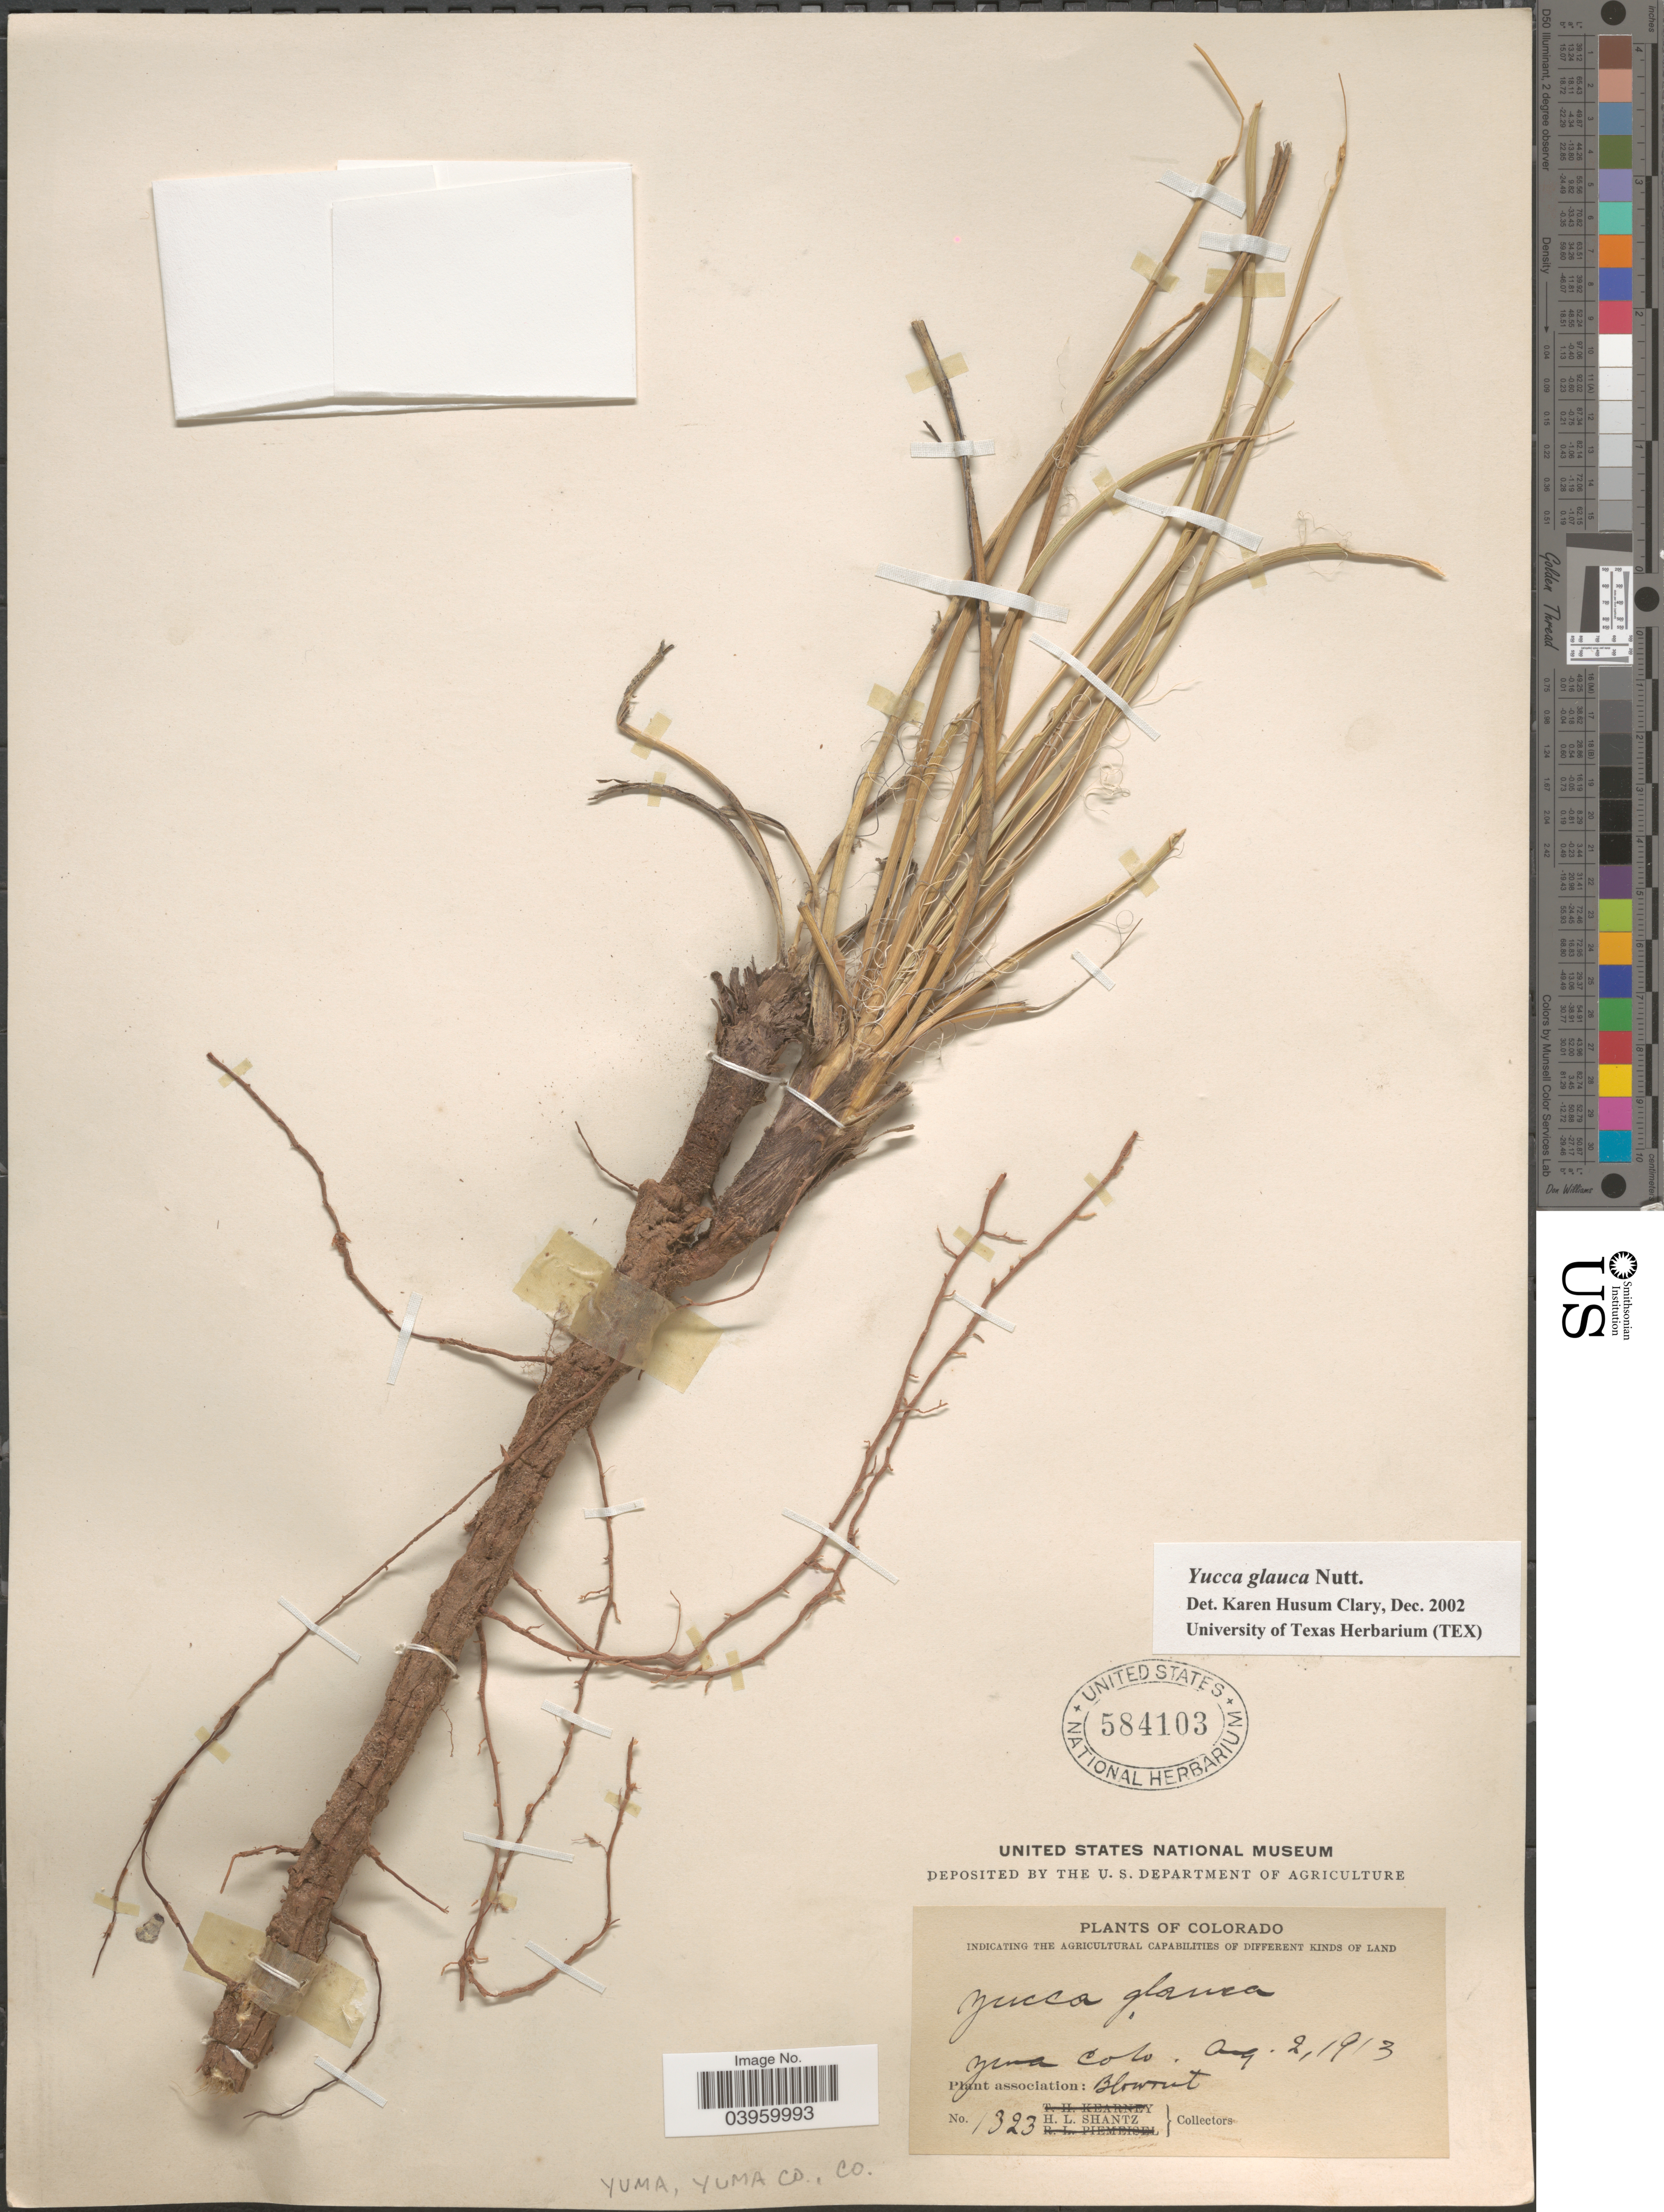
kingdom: Plantae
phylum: Tracheophyta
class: Liliopsida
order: Asparagales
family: Asparagaceae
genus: Yucca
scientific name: Yucca glauca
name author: Nutt.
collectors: H. Shantz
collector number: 1323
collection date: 1913-08-02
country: United States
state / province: Colorado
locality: Yuma, Yuma Co.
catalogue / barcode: US 584103